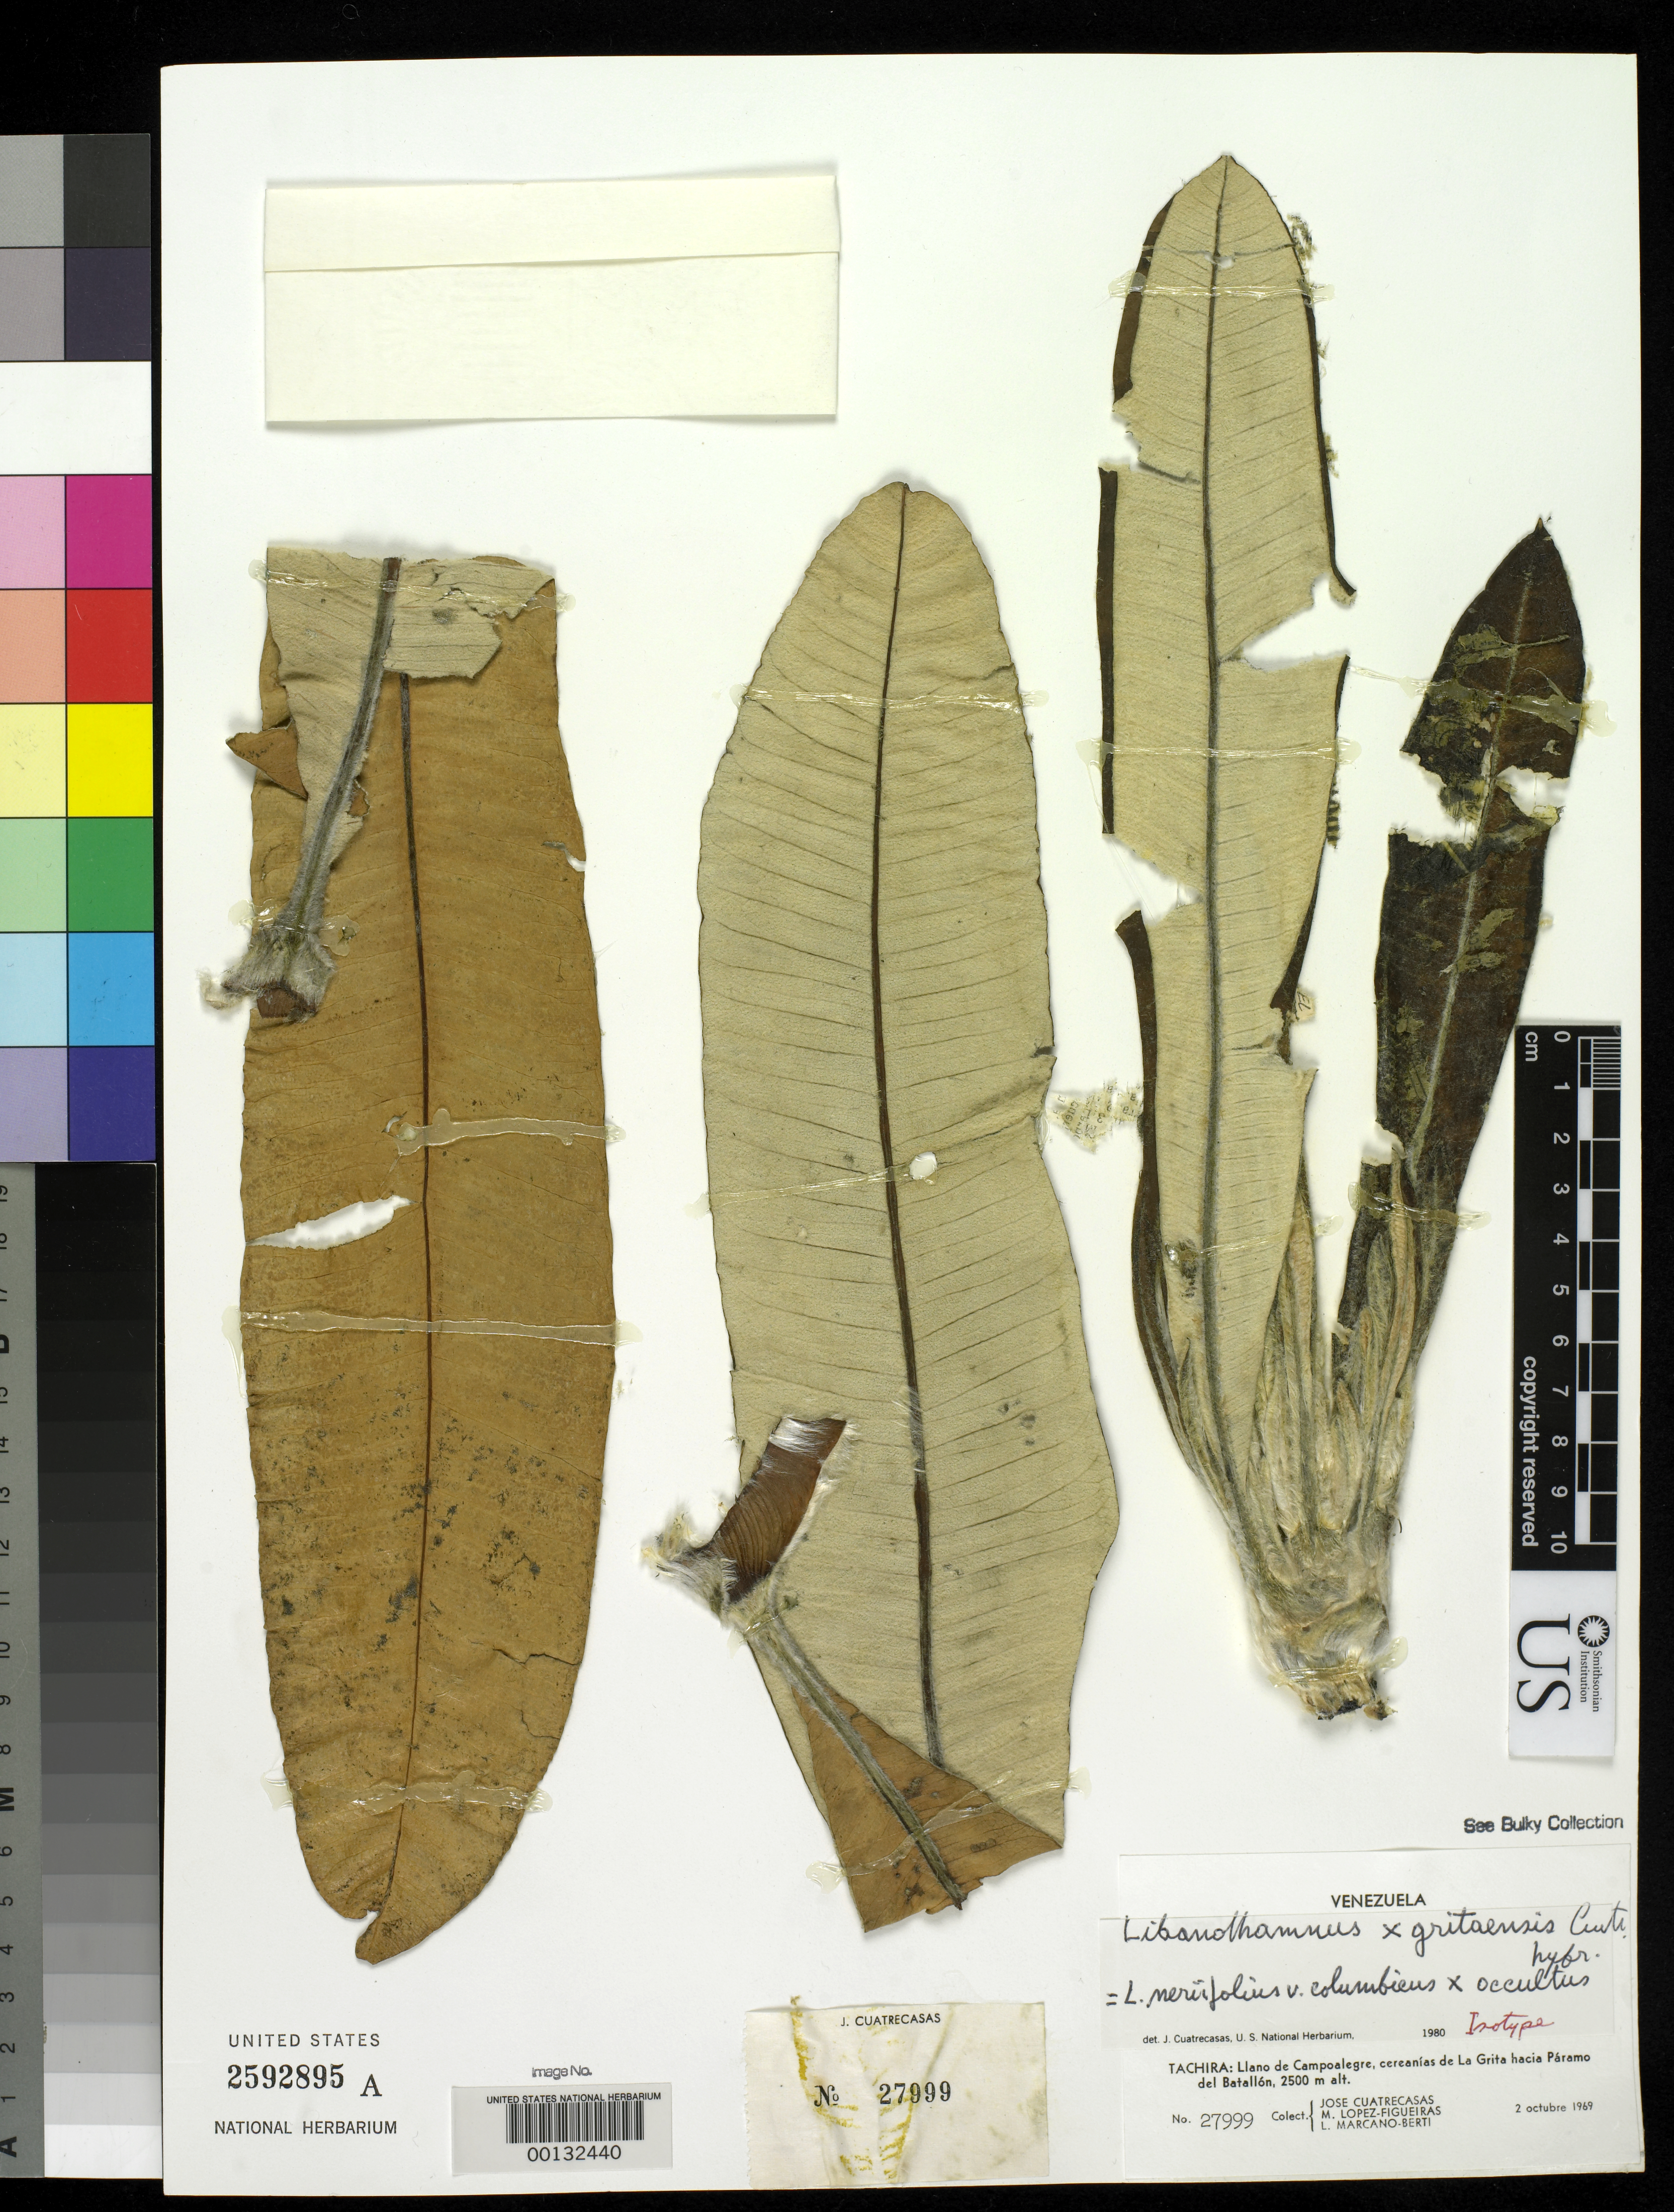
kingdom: Plantae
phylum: Tracheophyta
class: Magnoliopsida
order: Asterales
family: Asteraceae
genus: Libanothamnus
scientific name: Libanothamnus x gritaensis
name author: Cuatrec.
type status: Isotype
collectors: J. Cuatrecasas, M. López Figueiras & L. Marcano-Berti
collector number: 27999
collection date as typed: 02 Oct 1969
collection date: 1969-10-02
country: Venezuela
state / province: Tachira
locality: Llano de Campoalegre, cercanías de La Grita hacia Páramo del Batallon. [Llano de Campoalegre, vicinity of La Grita toward Páramo del Batallon.]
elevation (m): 2500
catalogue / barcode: US 2592895A